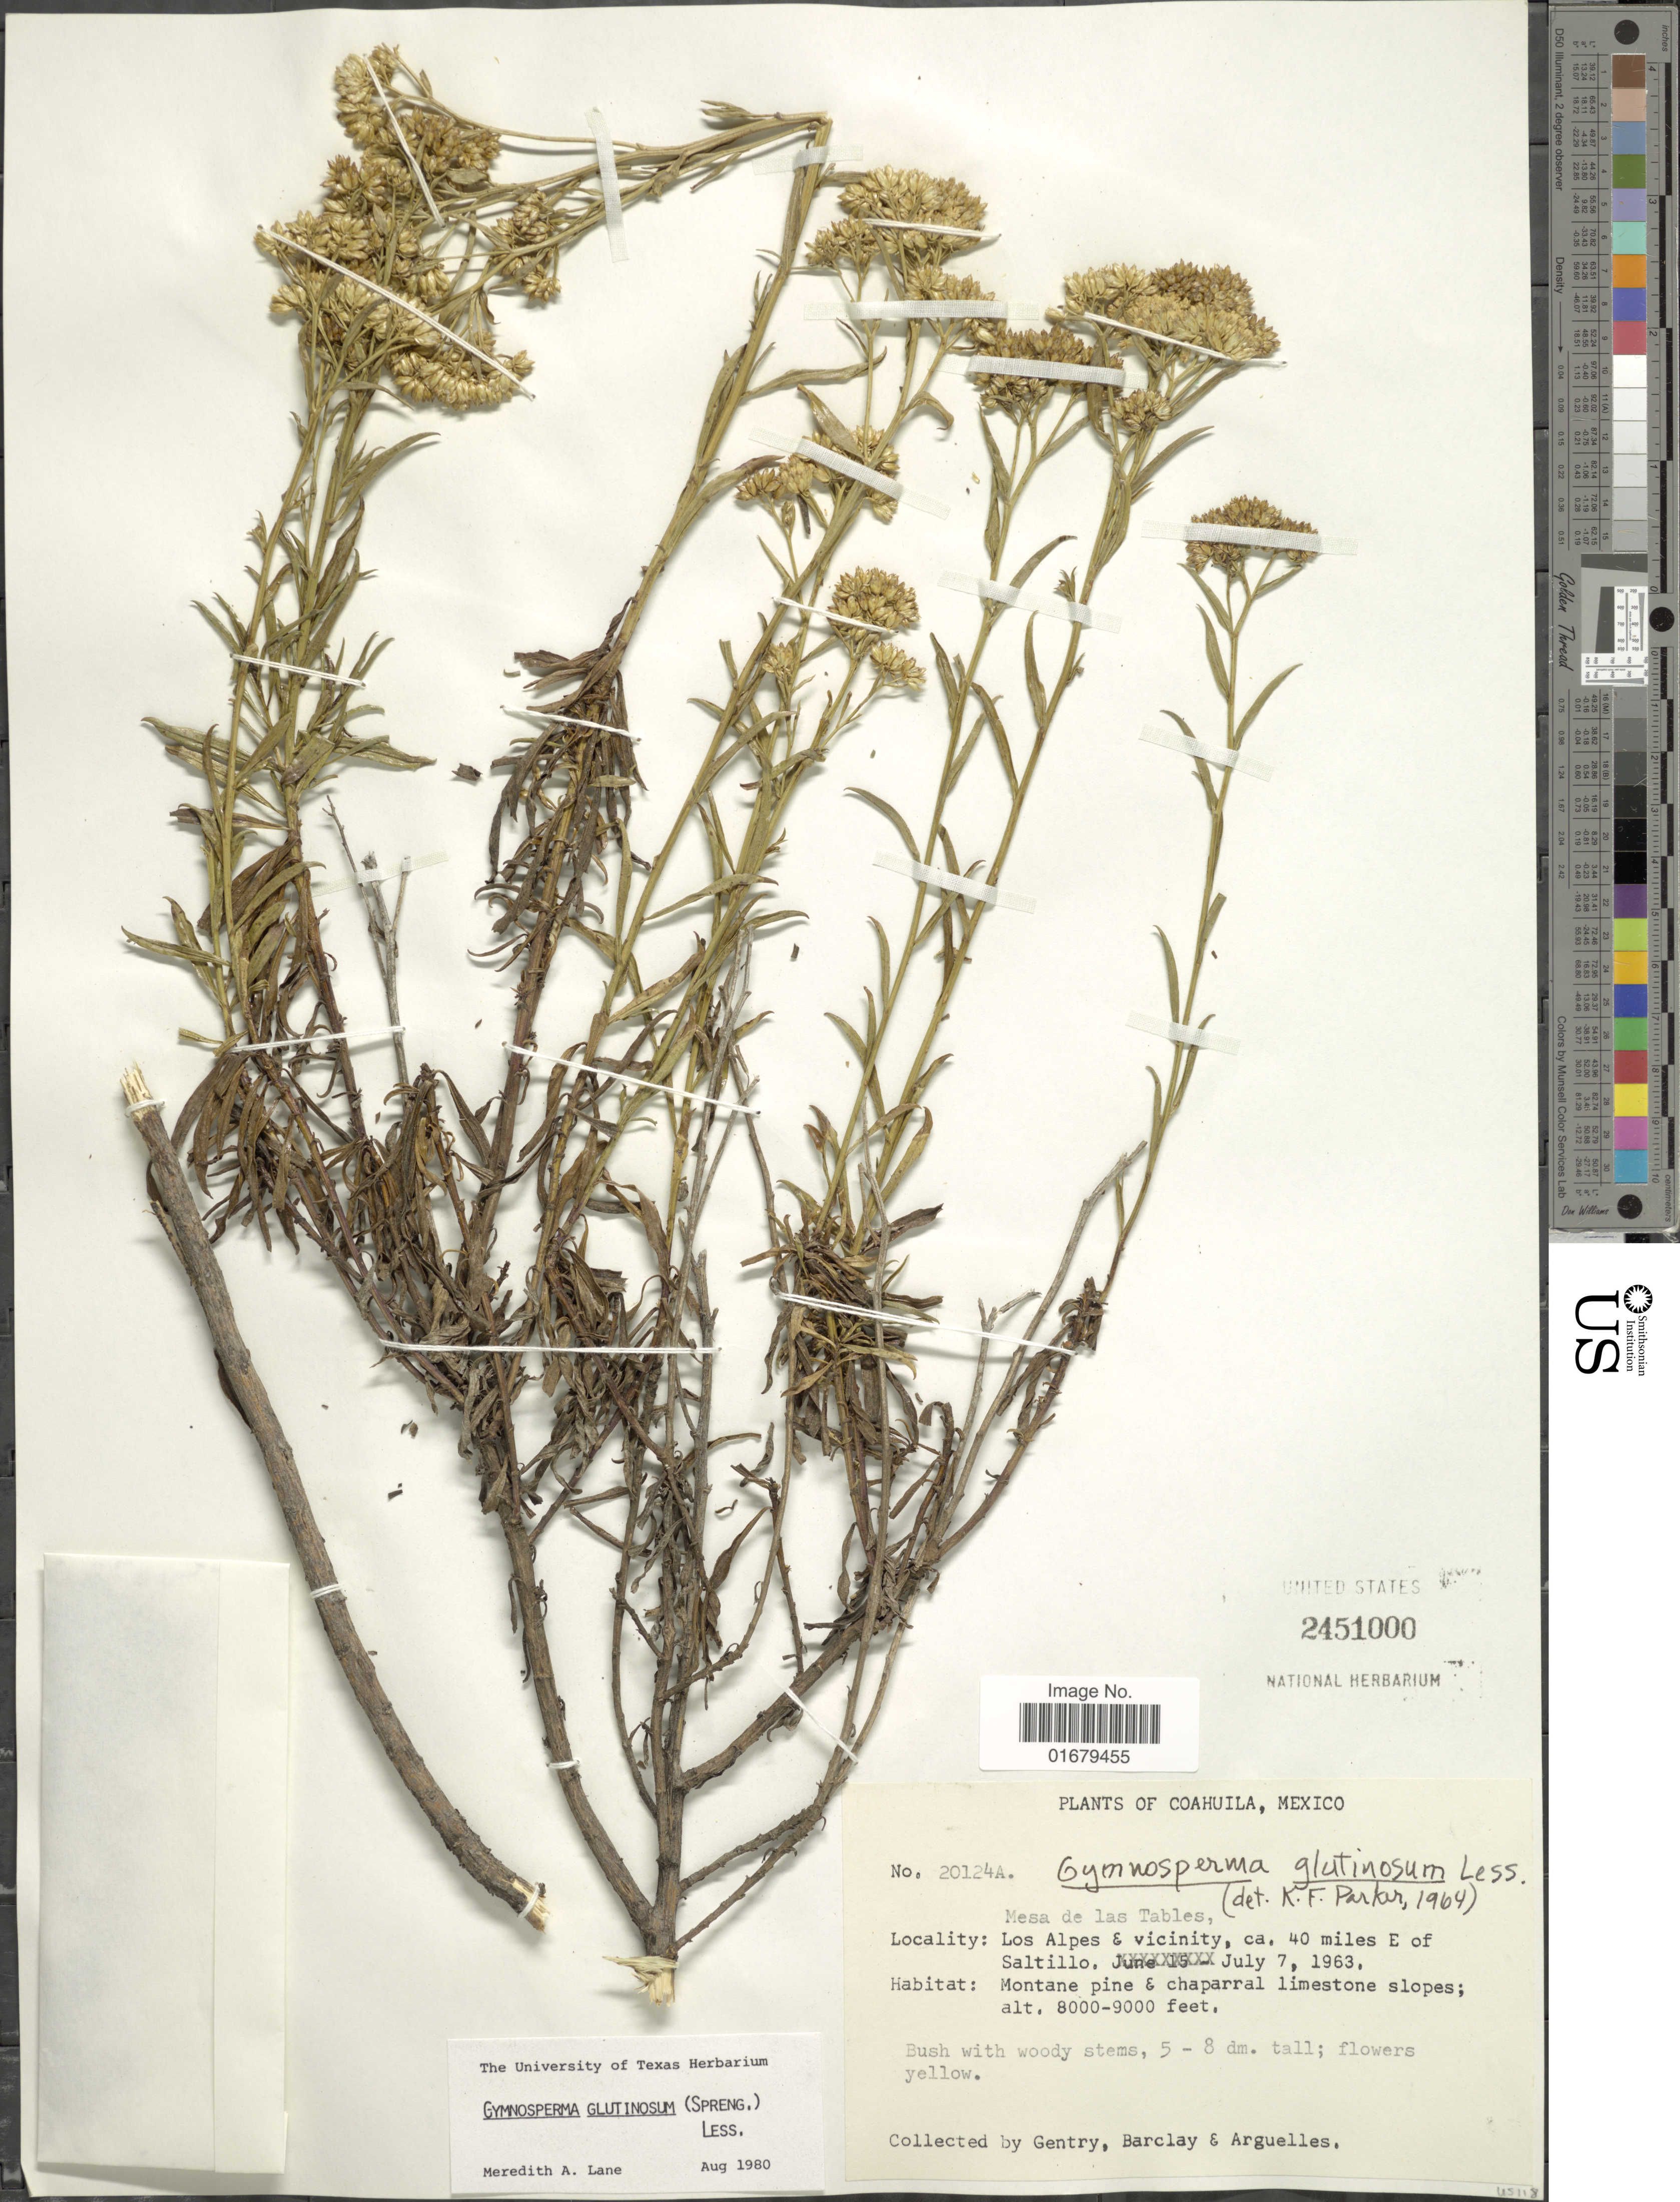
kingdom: Plantae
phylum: Tracheophyta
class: Magnoliopsida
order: Asterales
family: Asteraceae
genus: Gymnosperma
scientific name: Gymnosperma glutinosum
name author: (Spreng.) Less.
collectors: Gentry, --, -- Barclay & Arguelles, --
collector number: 20124A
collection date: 1963-07-07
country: Mexico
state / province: Coahuila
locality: Mesa de las Tables, Los Alpes & vicinity, ca 40 miles E of Saltillo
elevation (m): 2438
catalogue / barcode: US 2451000